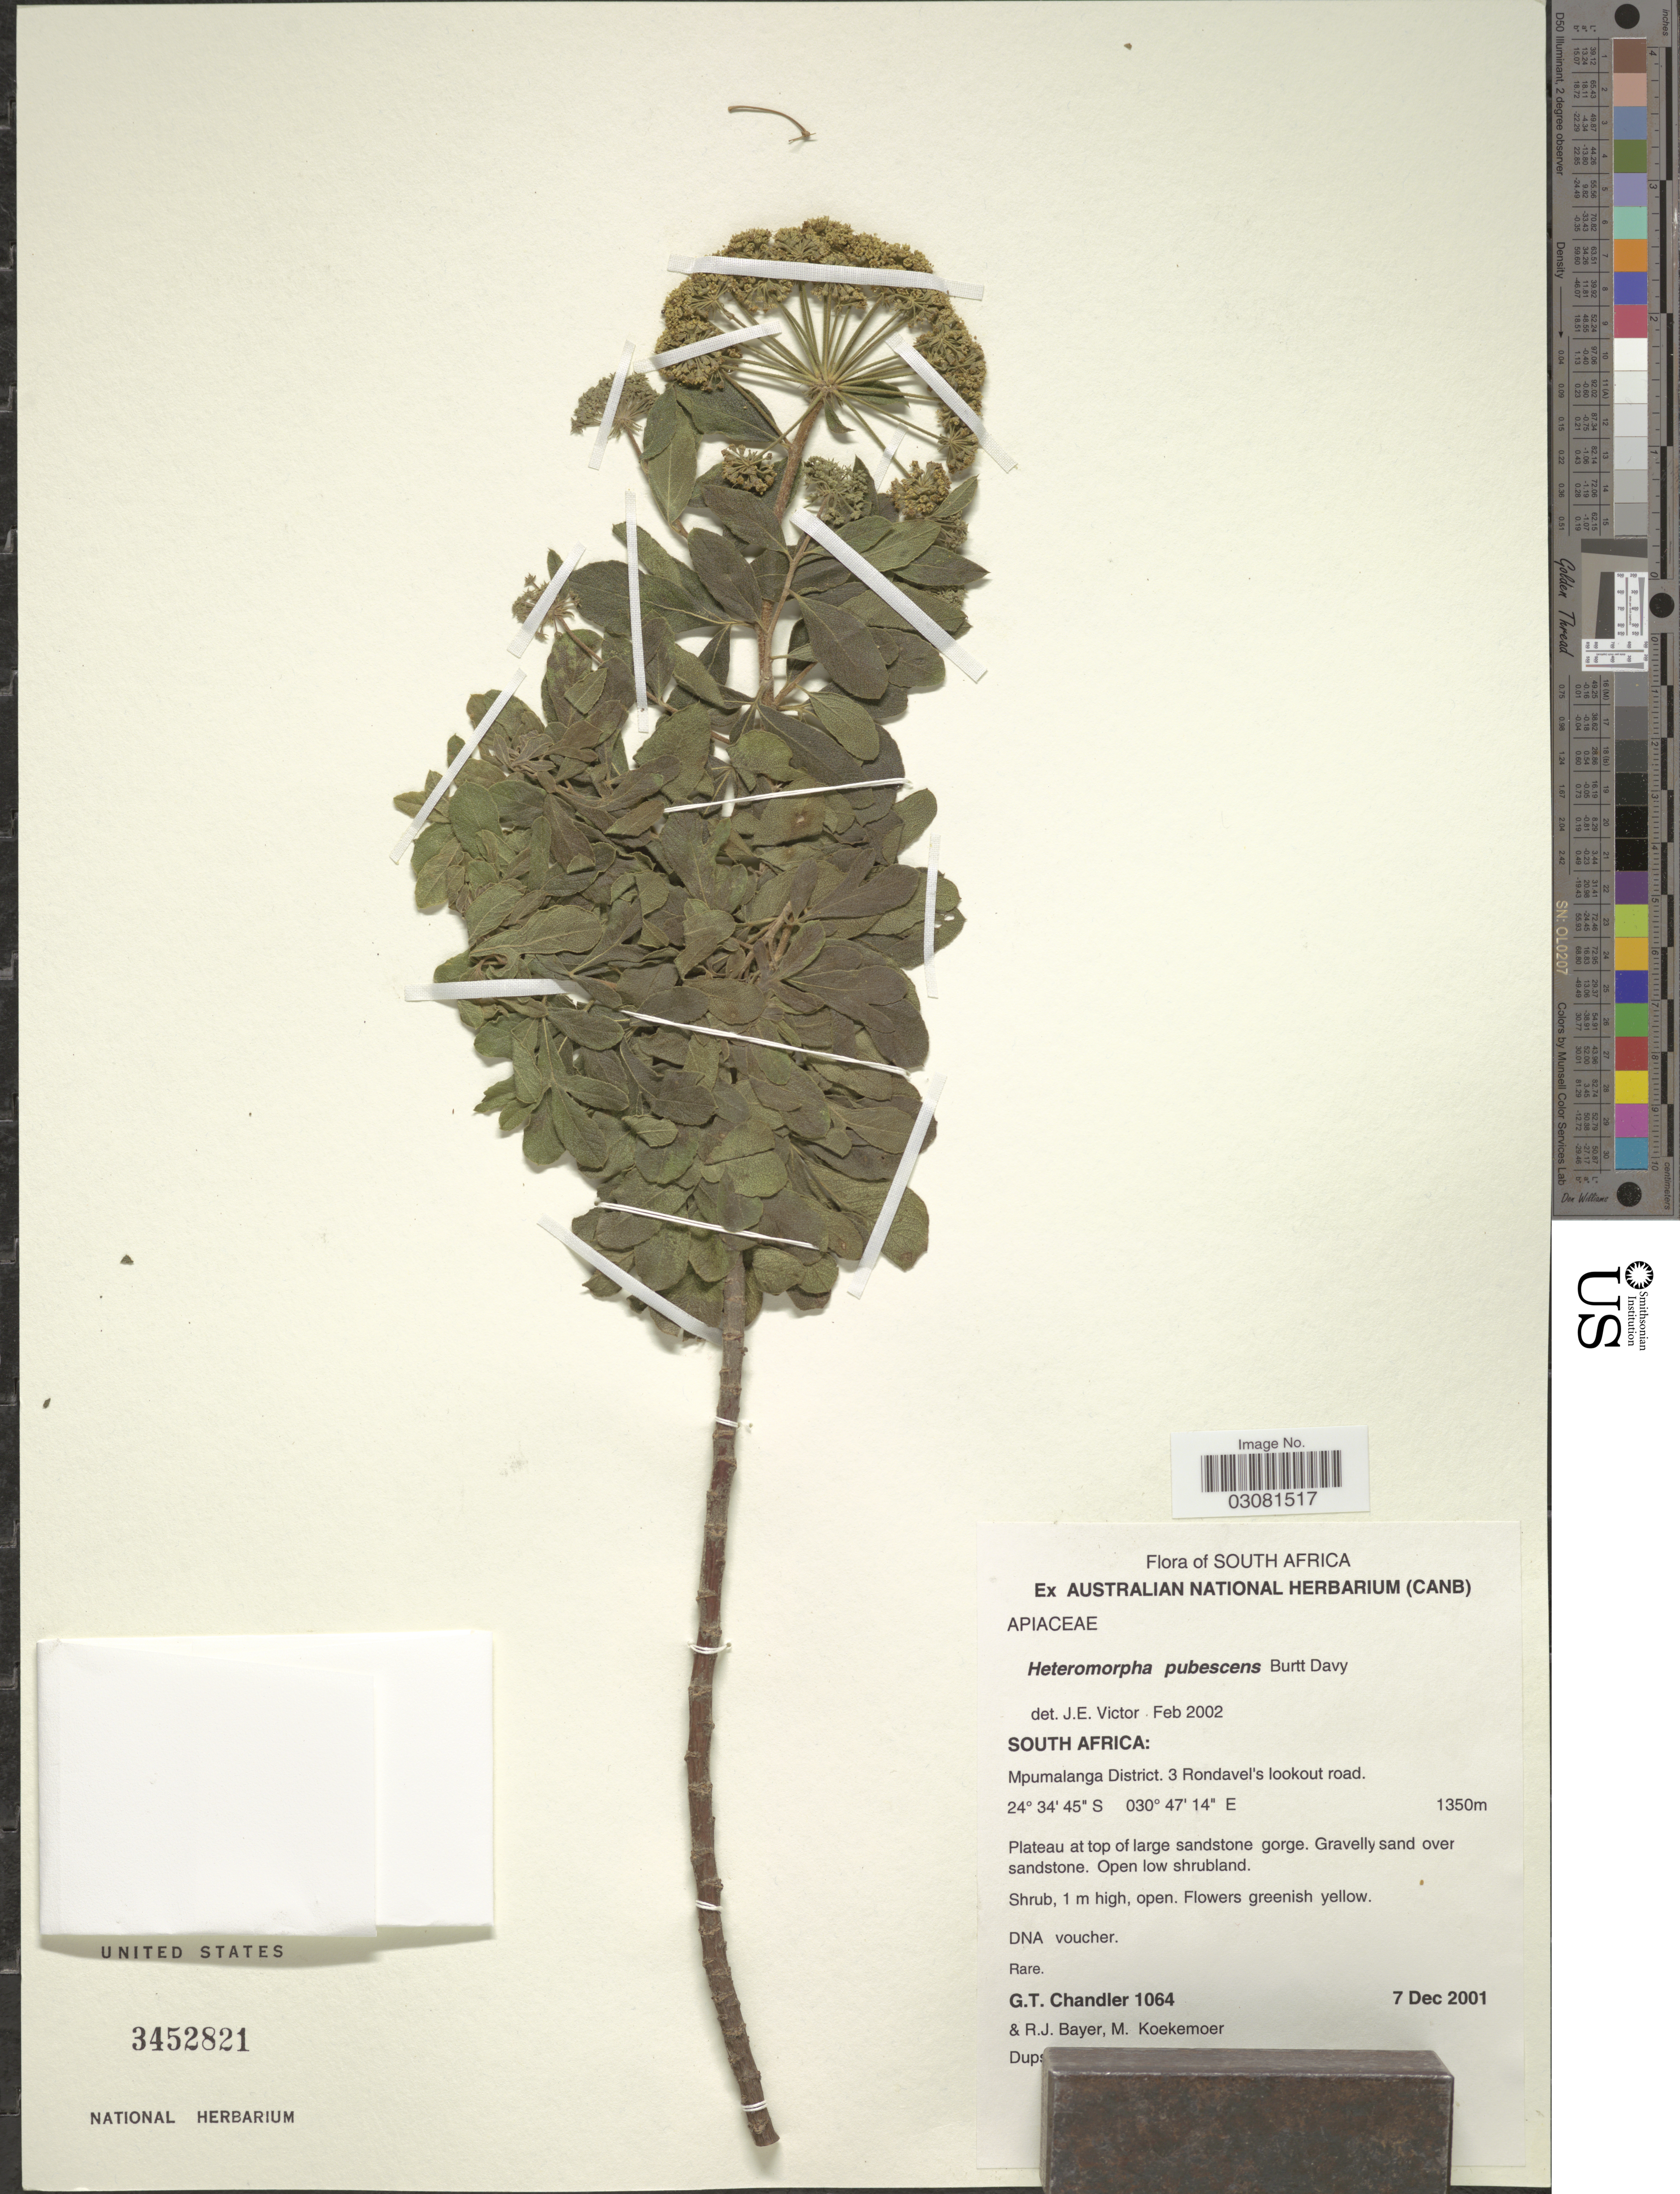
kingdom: Plantae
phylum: Tracheophyta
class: Magnoliopsida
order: Apiales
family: Apiaceae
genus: Heteromorpha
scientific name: Heteromorpha pubescens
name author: Burtt Davy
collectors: G. Chandler, R. Bayer & M. Koekemoer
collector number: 1064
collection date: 2001-12-07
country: South Africa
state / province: Mpumalanga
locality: Mpumalanga District. 3 Rondavel's lookout road.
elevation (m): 1350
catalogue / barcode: US 3452821